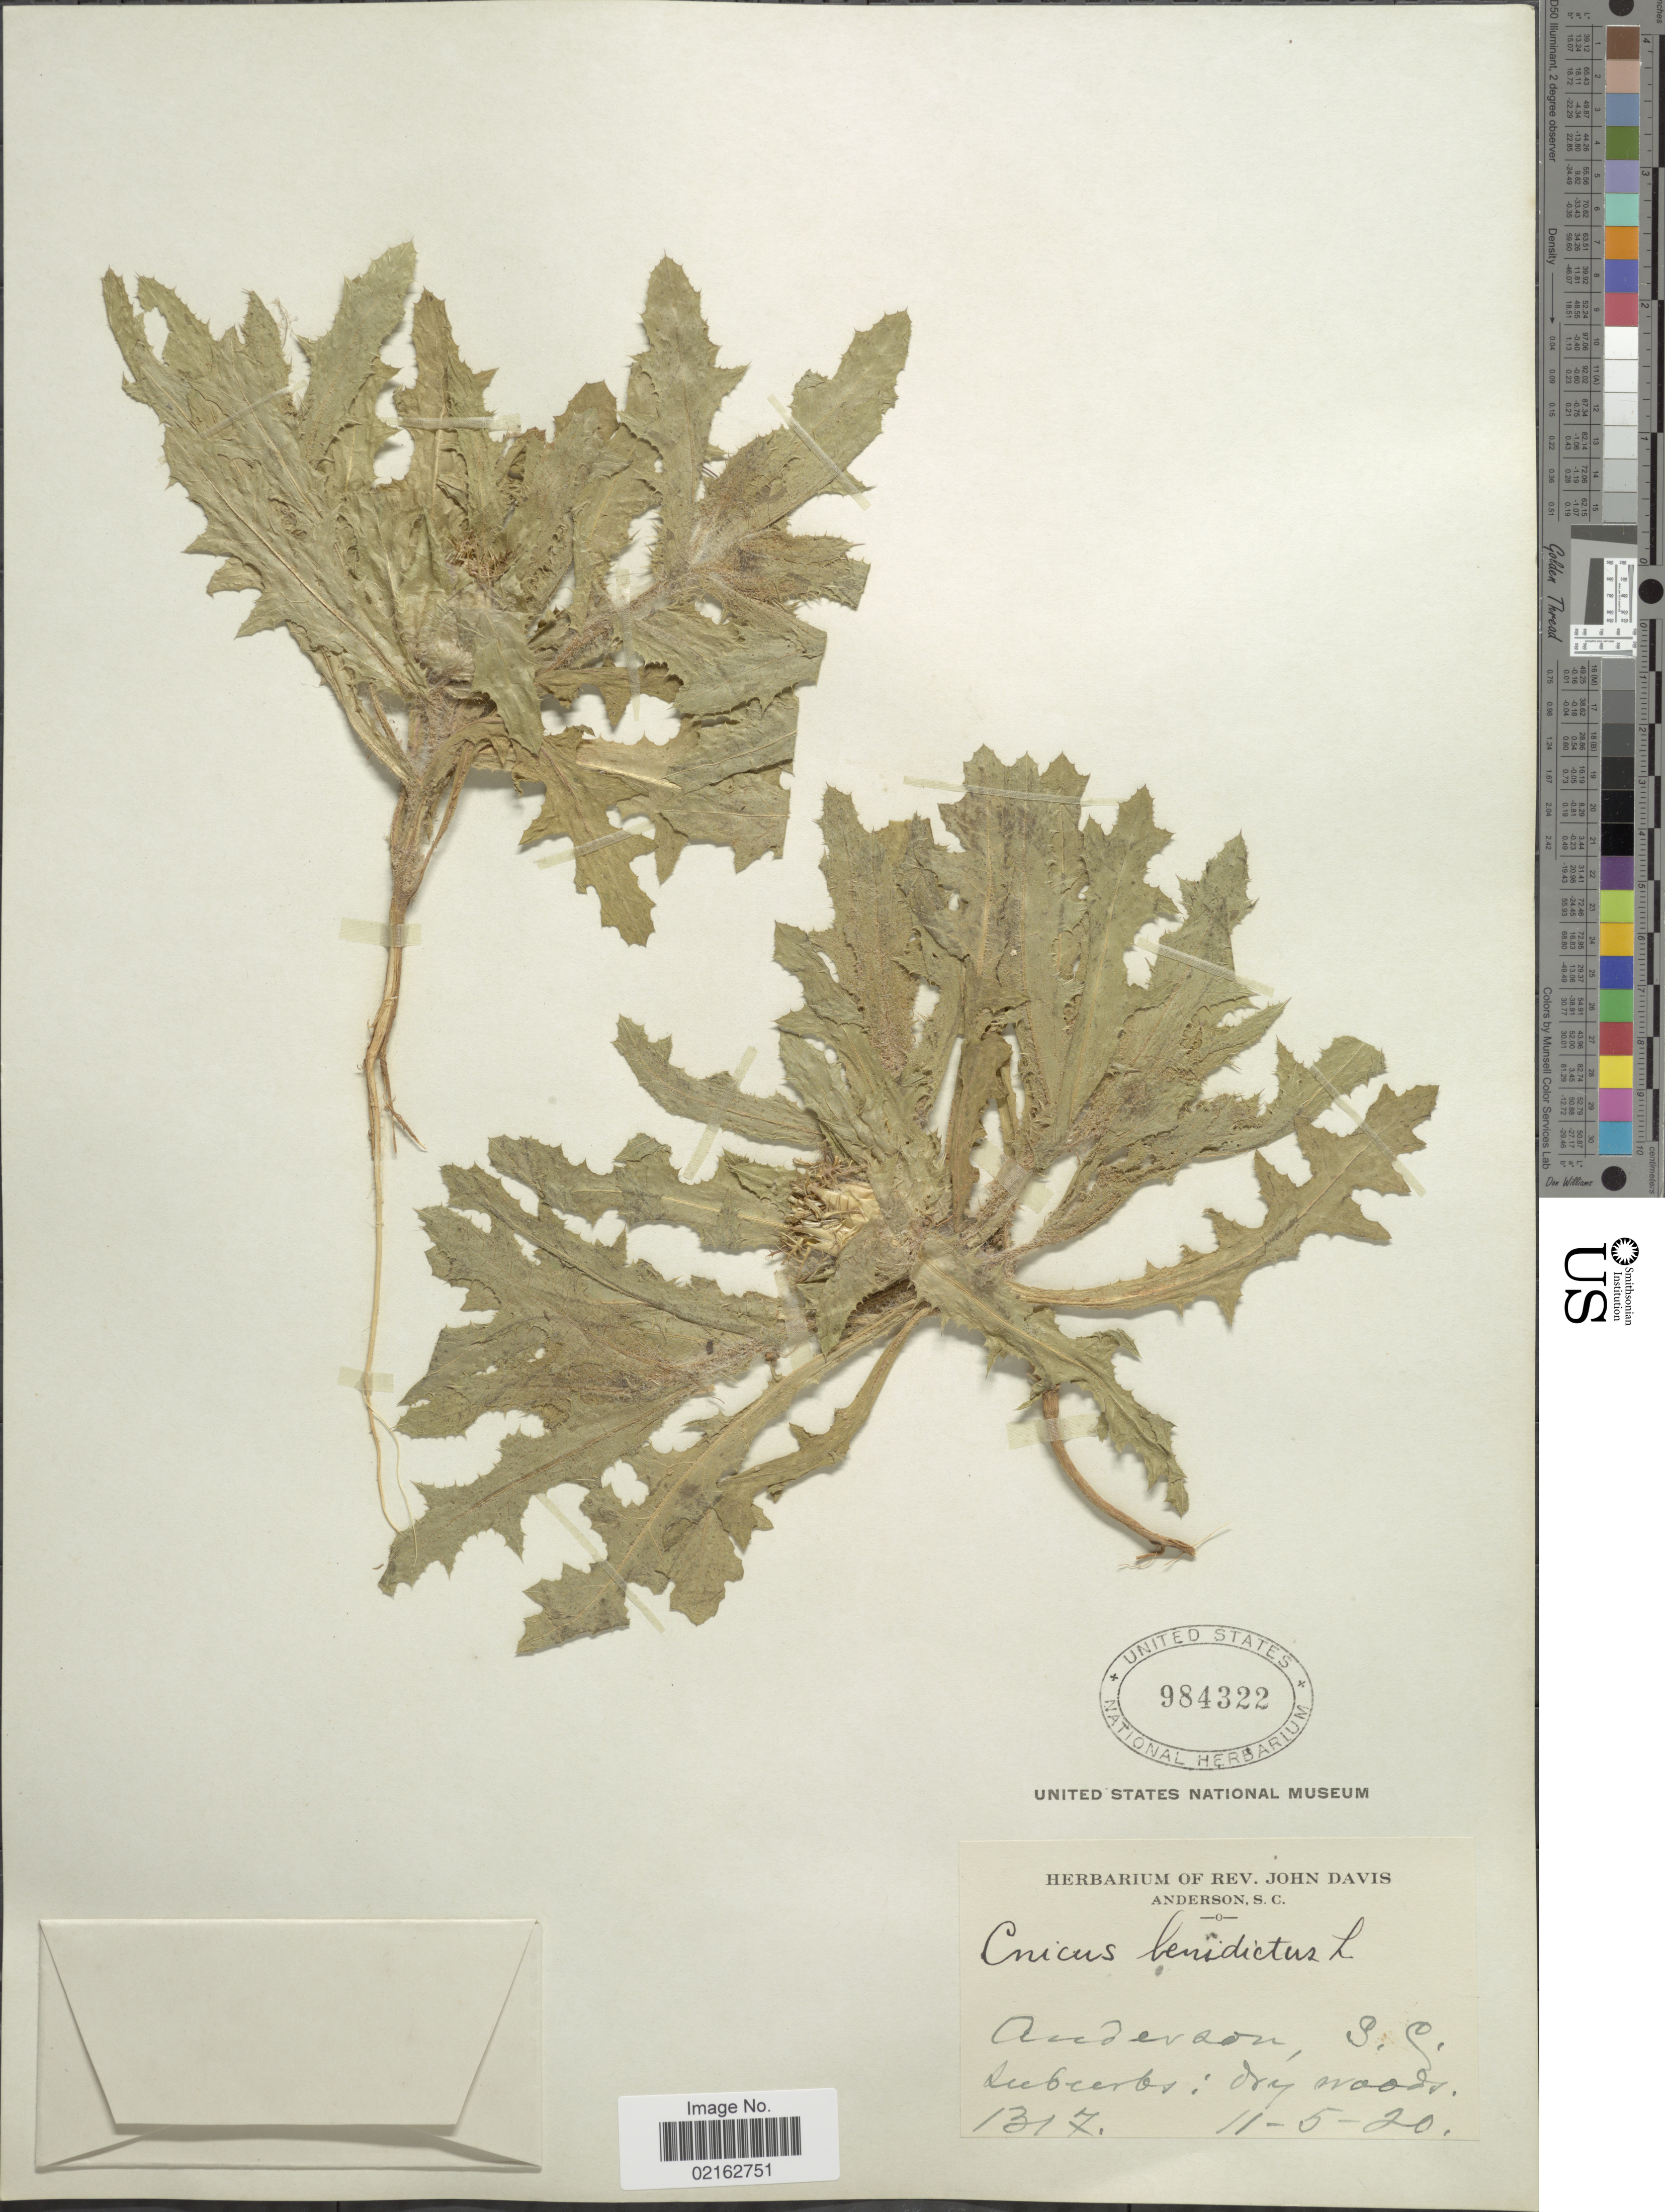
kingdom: Plantae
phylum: Tracheophyta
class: Magnoliopsida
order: Asterales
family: Asteraceae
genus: Centaurea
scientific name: Centaurea benedicta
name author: (L.) L.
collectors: ex herb. Rev. John Davis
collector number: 1317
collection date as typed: Transcribed d/m/y: 5/11/20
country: United States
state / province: South Carolina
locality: Anderson, S.C.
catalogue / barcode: US 984322